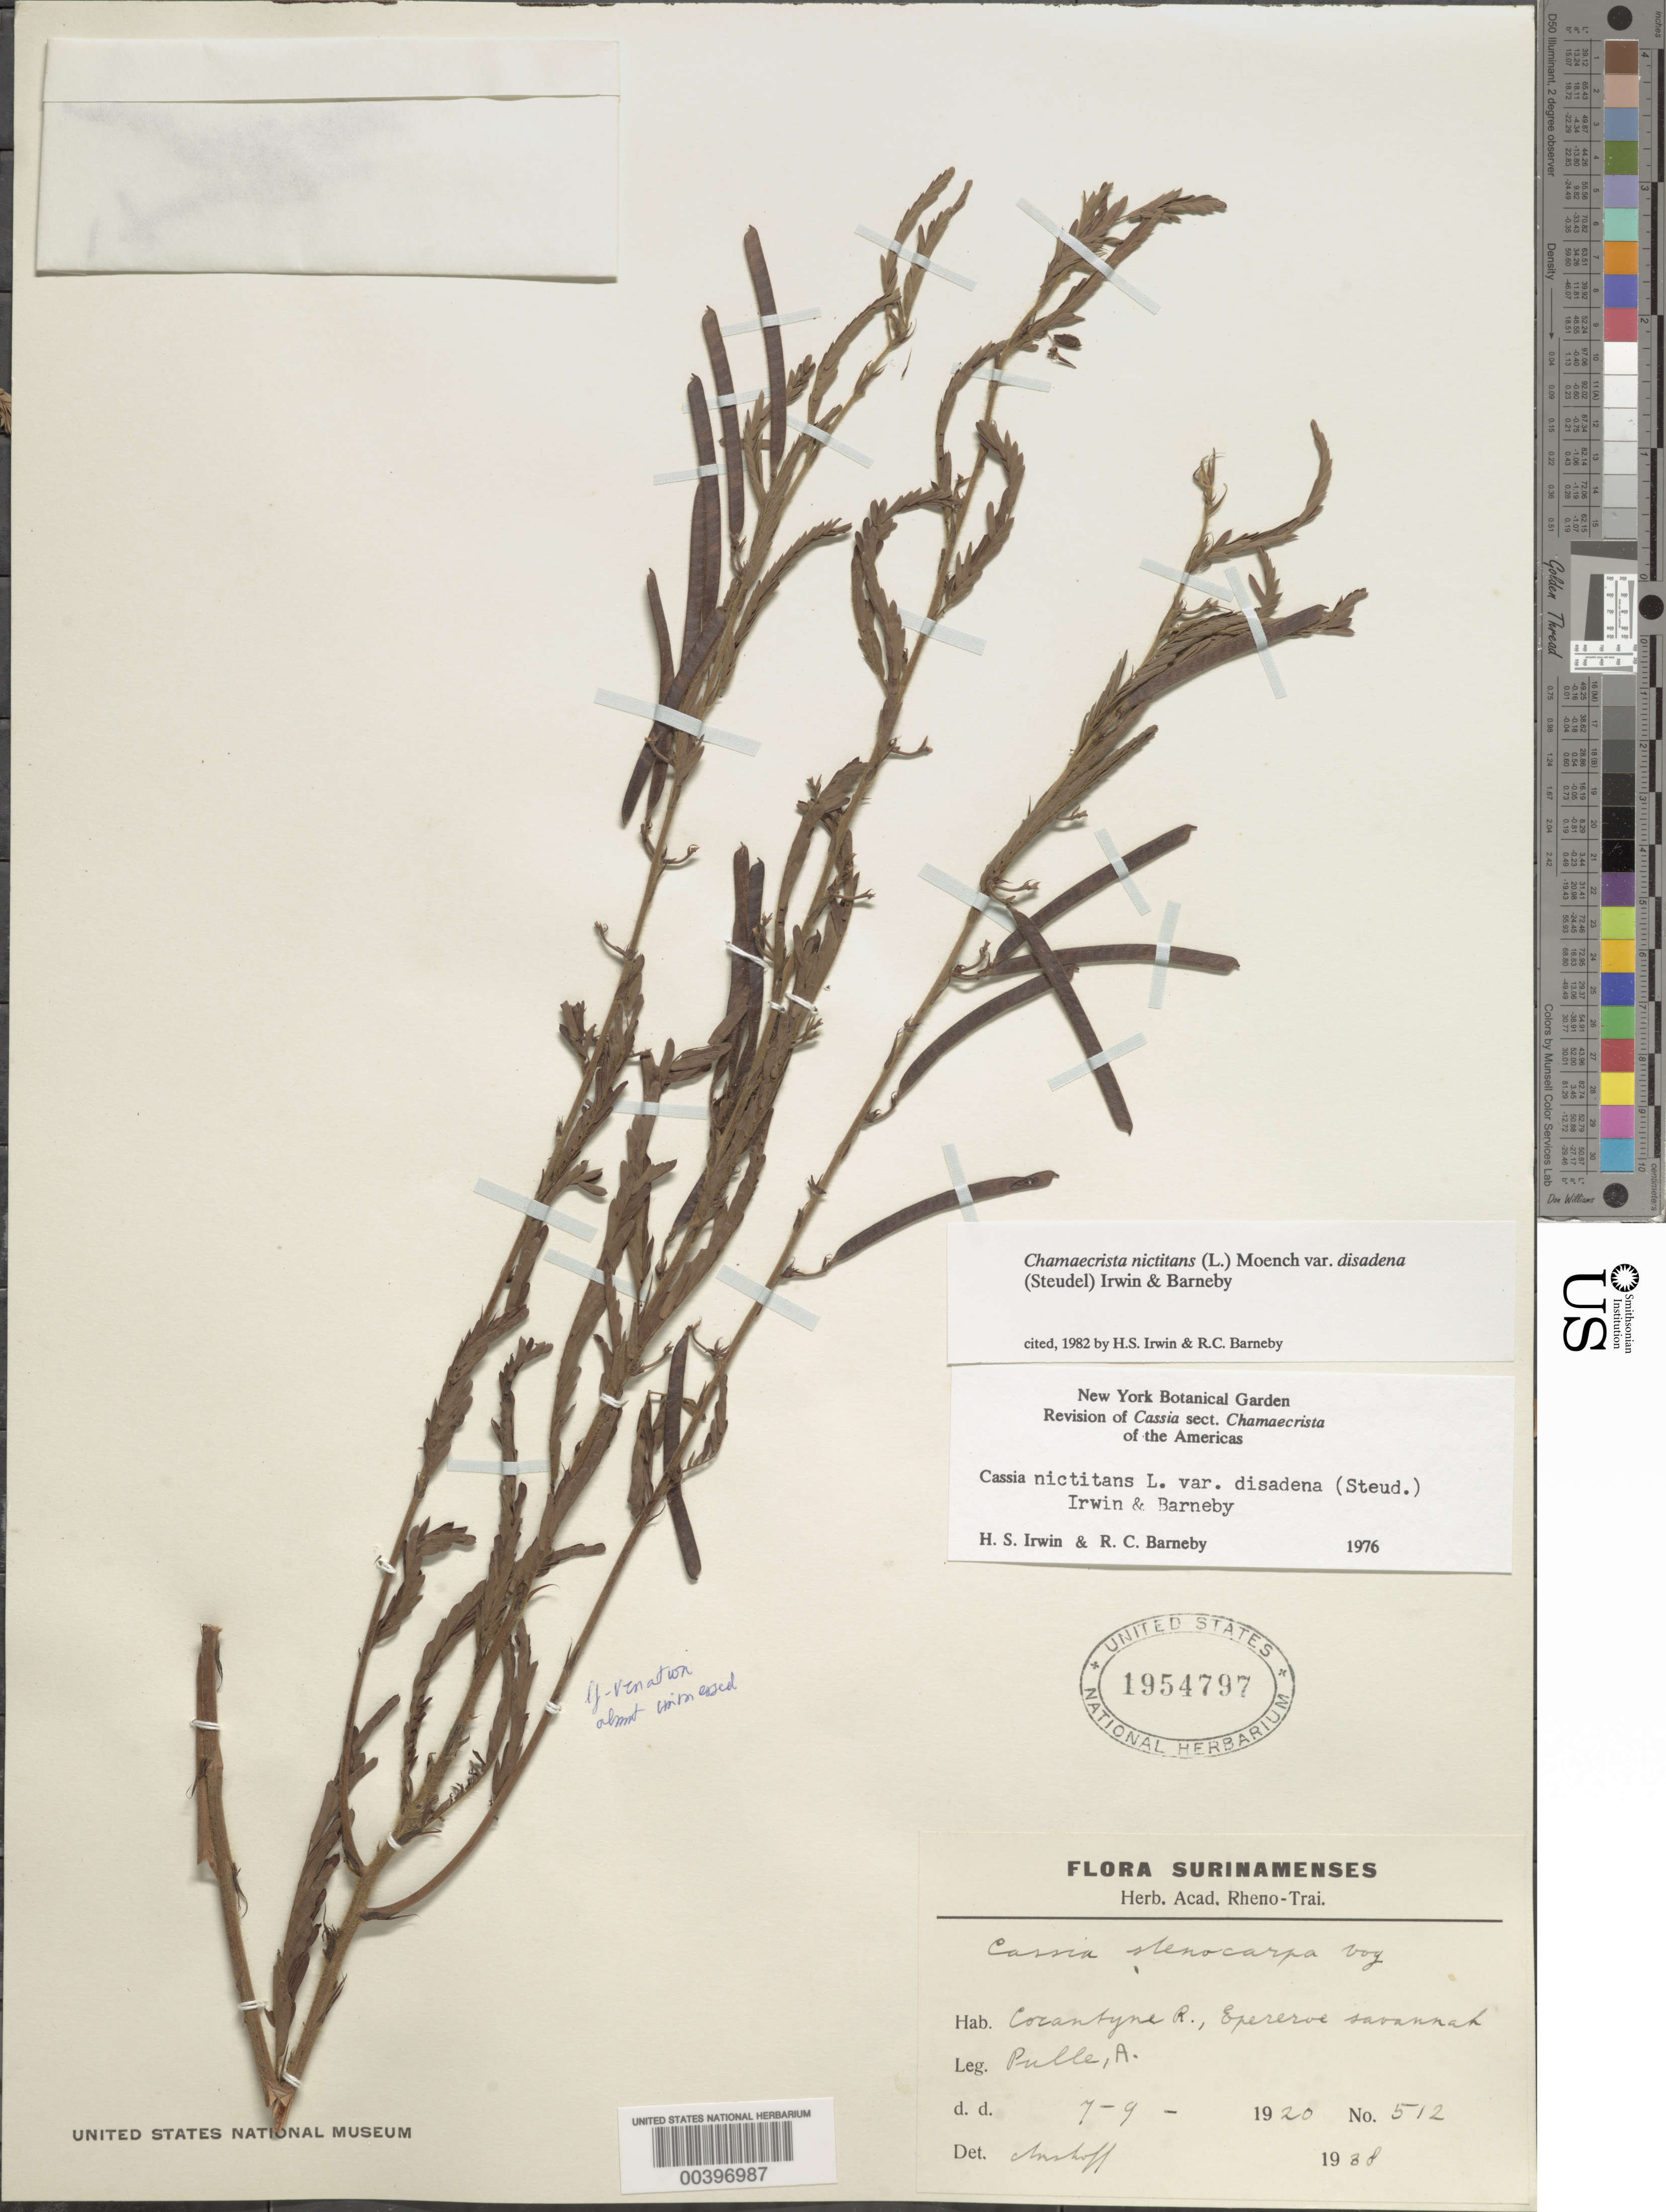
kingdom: Plantae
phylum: Tracheophyta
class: Magnoliopsida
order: Fabales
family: Fabaceae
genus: Chamaecrista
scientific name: Chamaecrista nictitans var. disadena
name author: (Steud.) H.S. Irwin & Barneby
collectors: A. A. Pulle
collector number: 512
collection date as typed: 07 Sep 1920 or 09 Jul 1920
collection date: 1920-07-09 or 1920-09-07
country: Suriname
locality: Corantyne river, epereroe savannah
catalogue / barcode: US 1954797